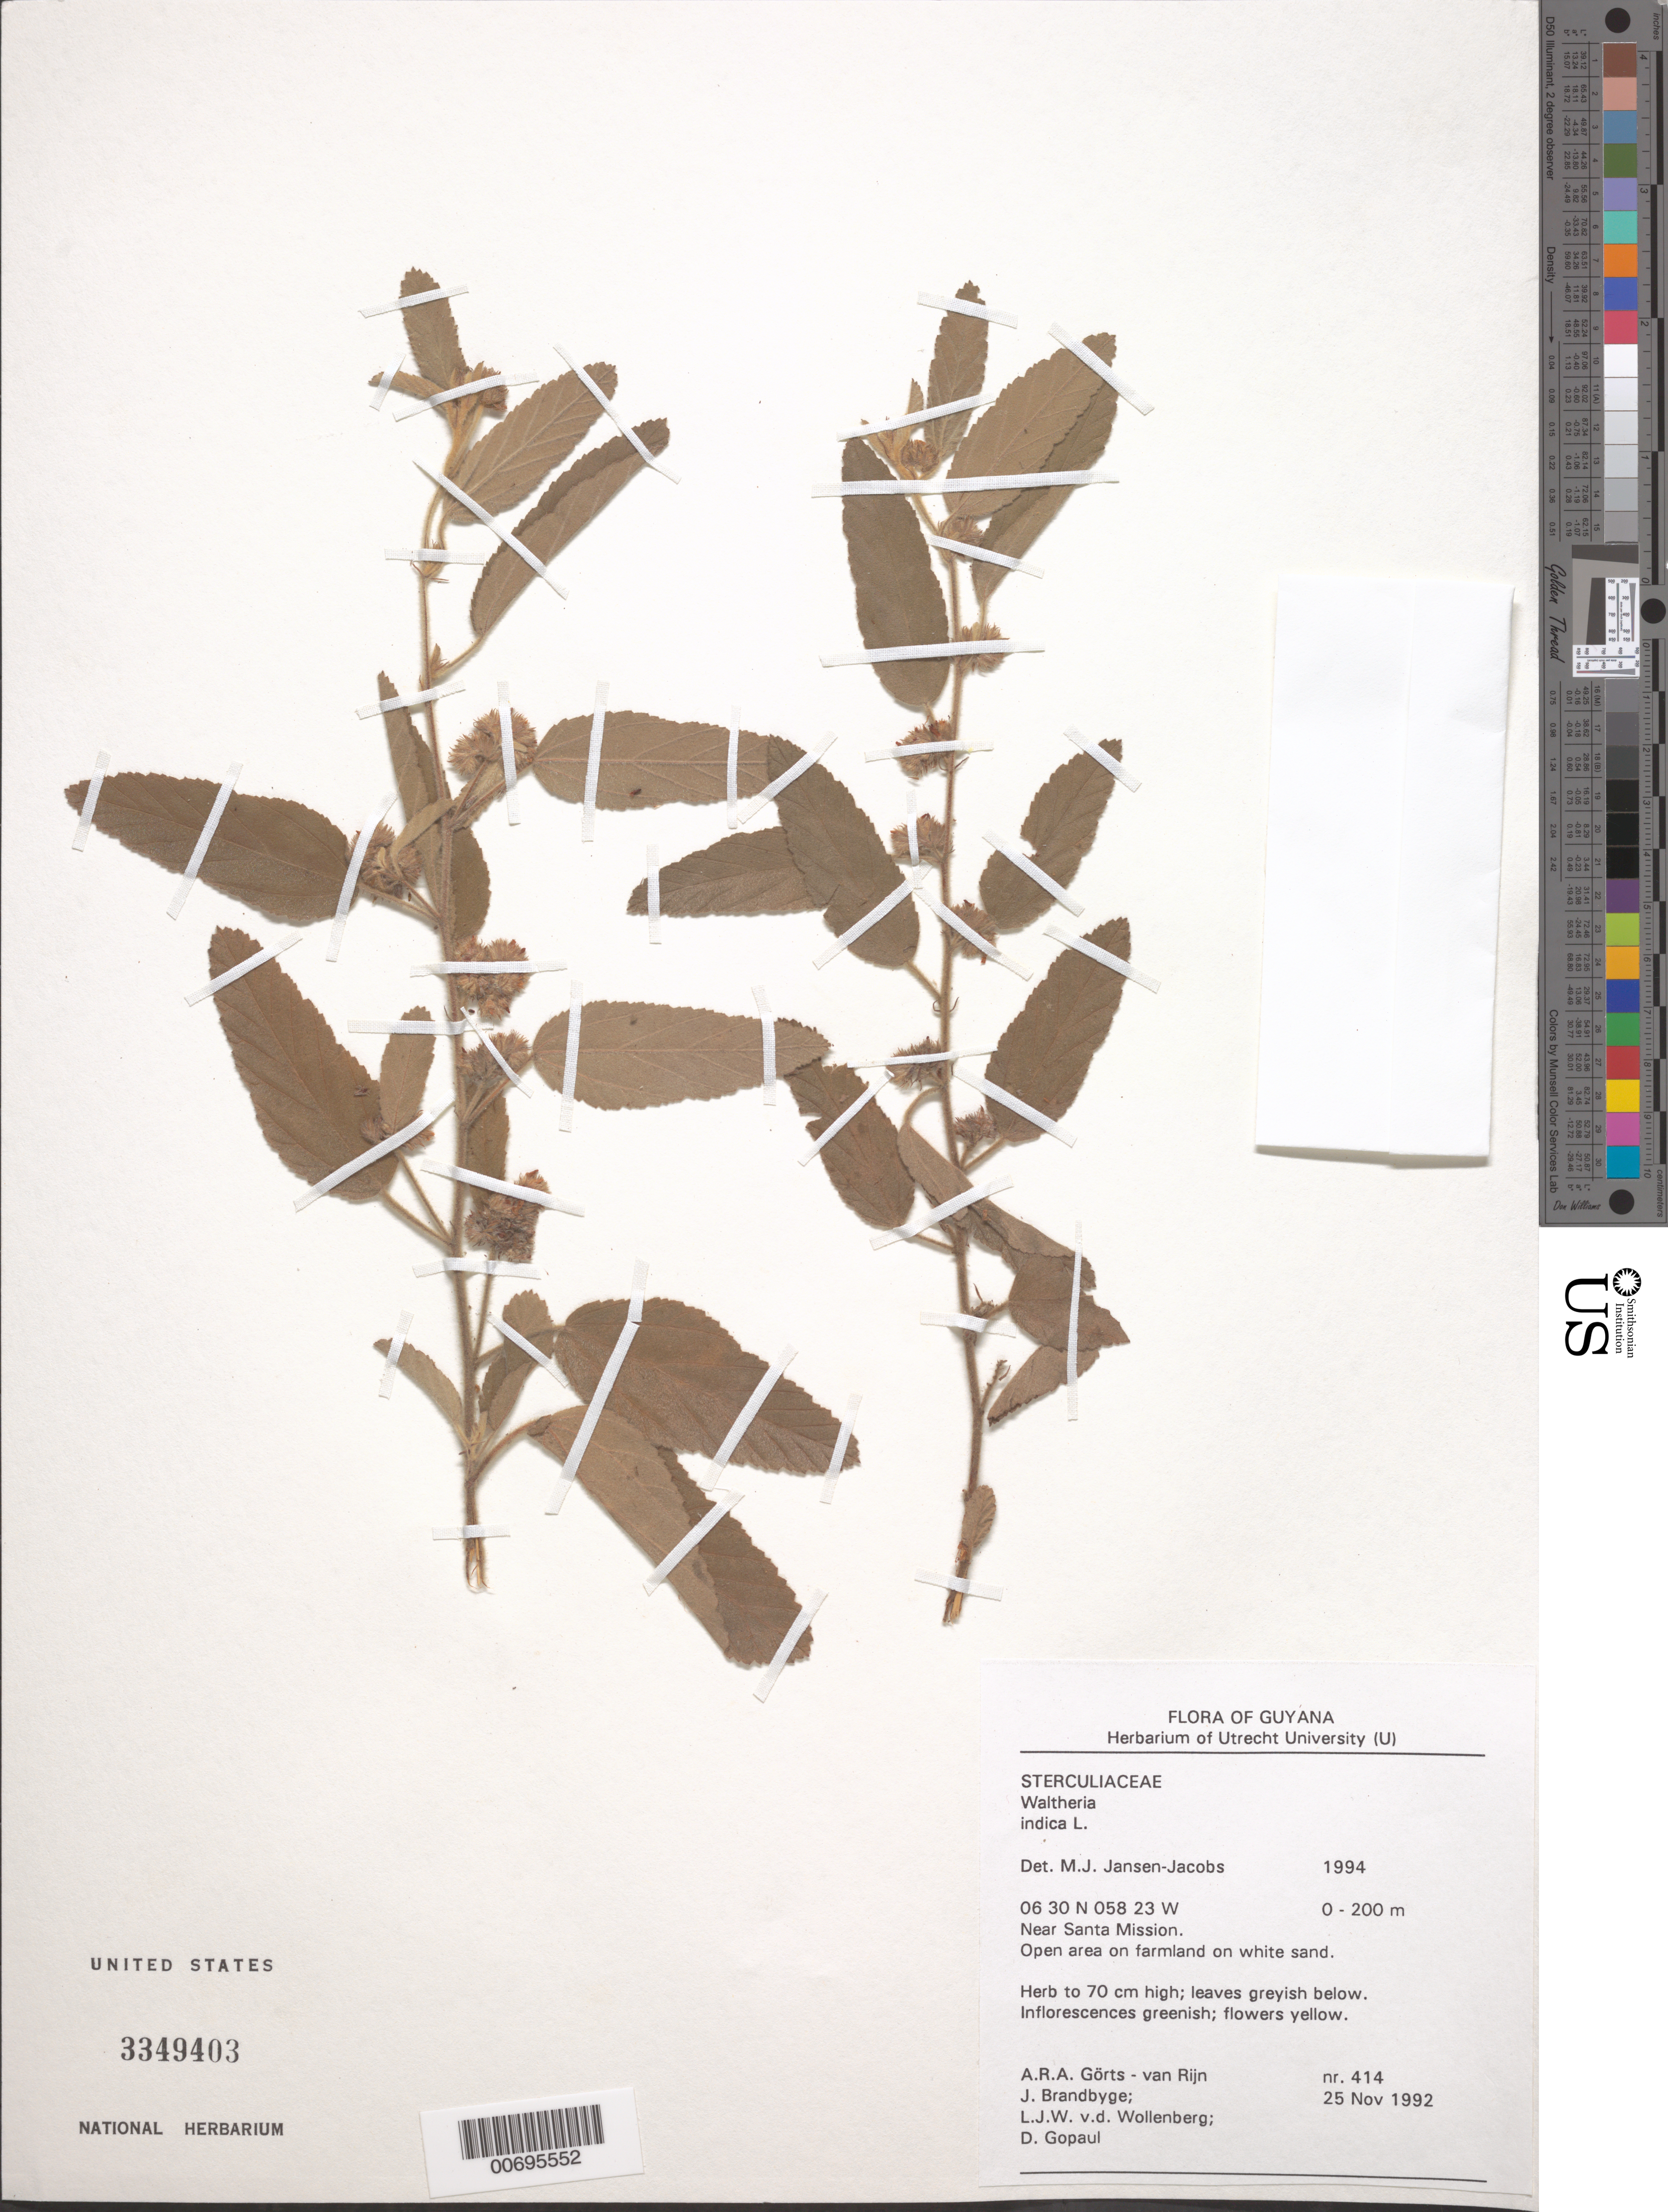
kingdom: Plantae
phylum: Tracheophyta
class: Magnoliopsida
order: Malvales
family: Malvaceae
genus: Waltheria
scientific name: Waltheria indica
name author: L.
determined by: Jansen-Jacobs, M. J., (U), Nationaal Herbarium Nederland, Utrecht University branch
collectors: A. .R. A. Görts-van Rijn, J. Brandbyge, L. van der Wollenberg & D. Gopaul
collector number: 414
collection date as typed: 25-Nov-92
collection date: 1992-11-25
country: Guyana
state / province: Demerara-Mahaica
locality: Santa Mission, near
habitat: Open area on farmland on white sand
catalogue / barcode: US 3349403